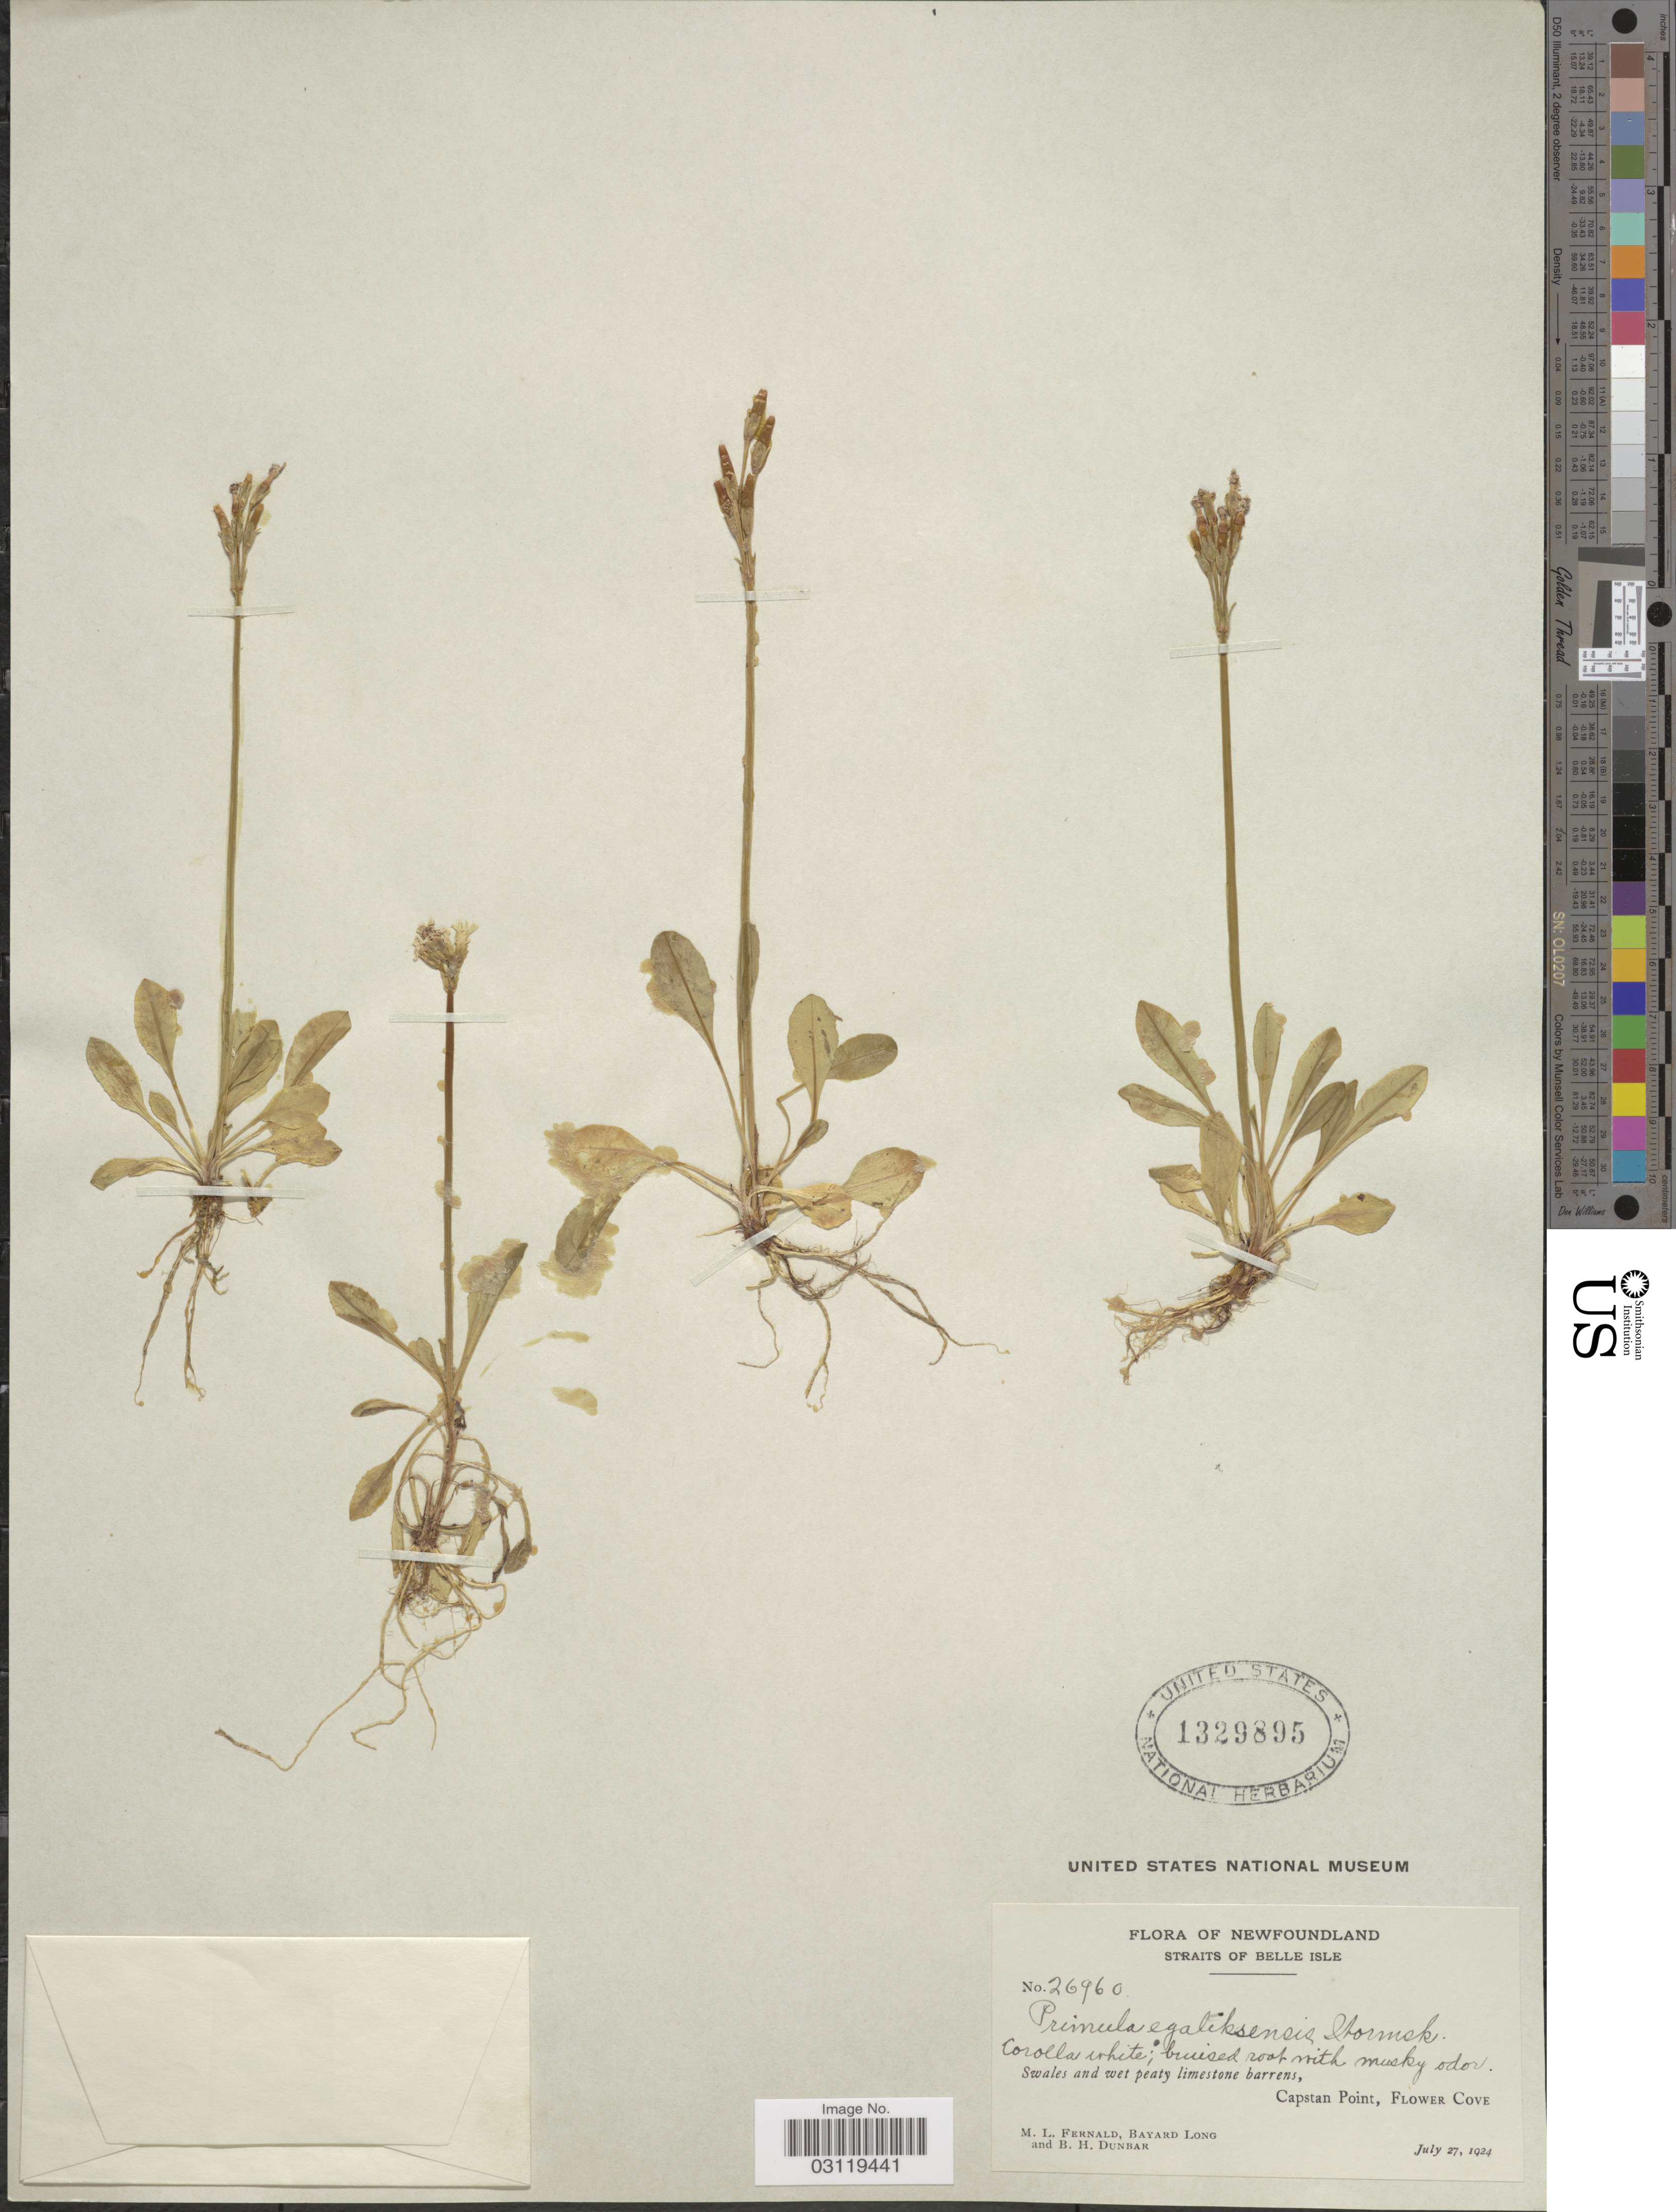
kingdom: Plantae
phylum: Tracheophyta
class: Magnoliopsida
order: Ericales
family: Primulaceae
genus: Primula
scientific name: Primula egaliksensis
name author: Wormsk.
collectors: M. L. Fernald, B. Long & B. Dunbar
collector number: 26960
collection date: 1924-07-27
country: Canada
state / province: Newfoundland and Labrador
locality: Straits of Belle Isle. Capstan Point, Flower Cove.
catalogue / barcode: US 1329895